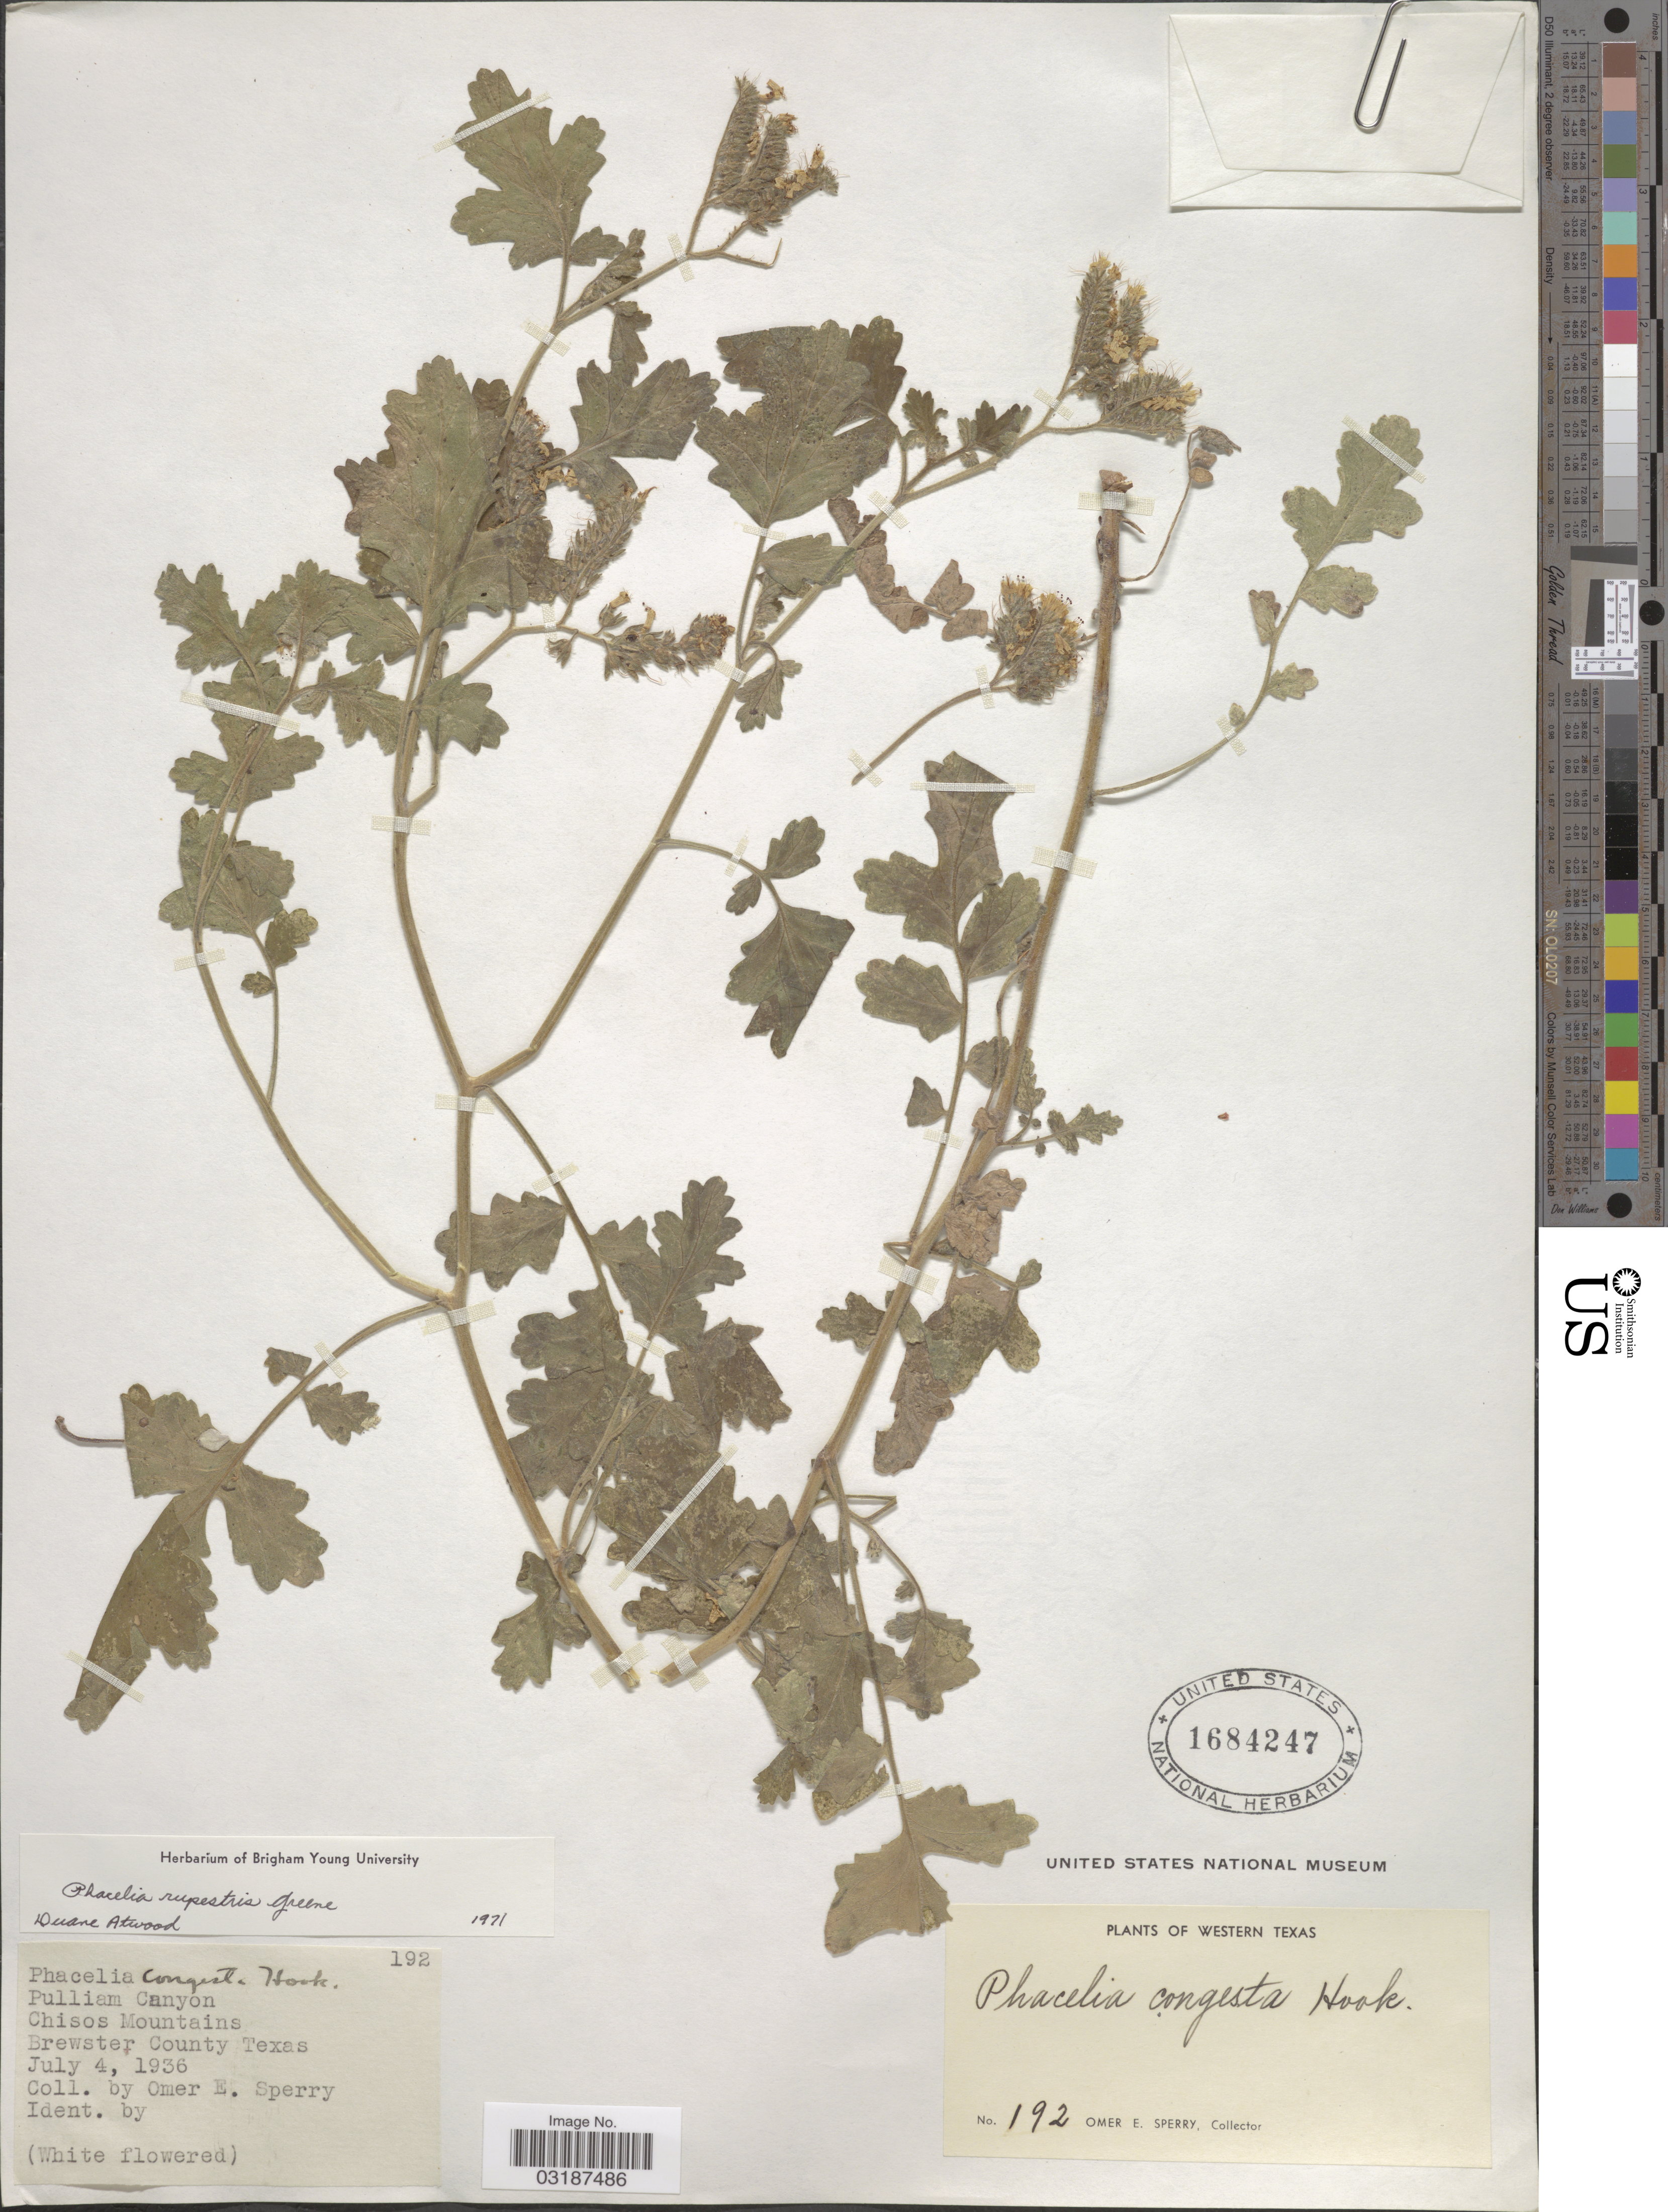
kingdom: Plantae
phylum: Tracheophyta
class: Magnoliopsida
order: Boraginales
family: Hydrophyllaceae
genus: Phacelia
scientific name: Phacelia rupestris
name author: Greene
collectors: O. E. Sperry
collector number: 192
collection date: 1936-07-04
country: United States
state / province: Texas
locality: Western Texas. Pulliam Canyon. Chisos Mountains. Brewster County.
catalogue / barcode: US 1684247